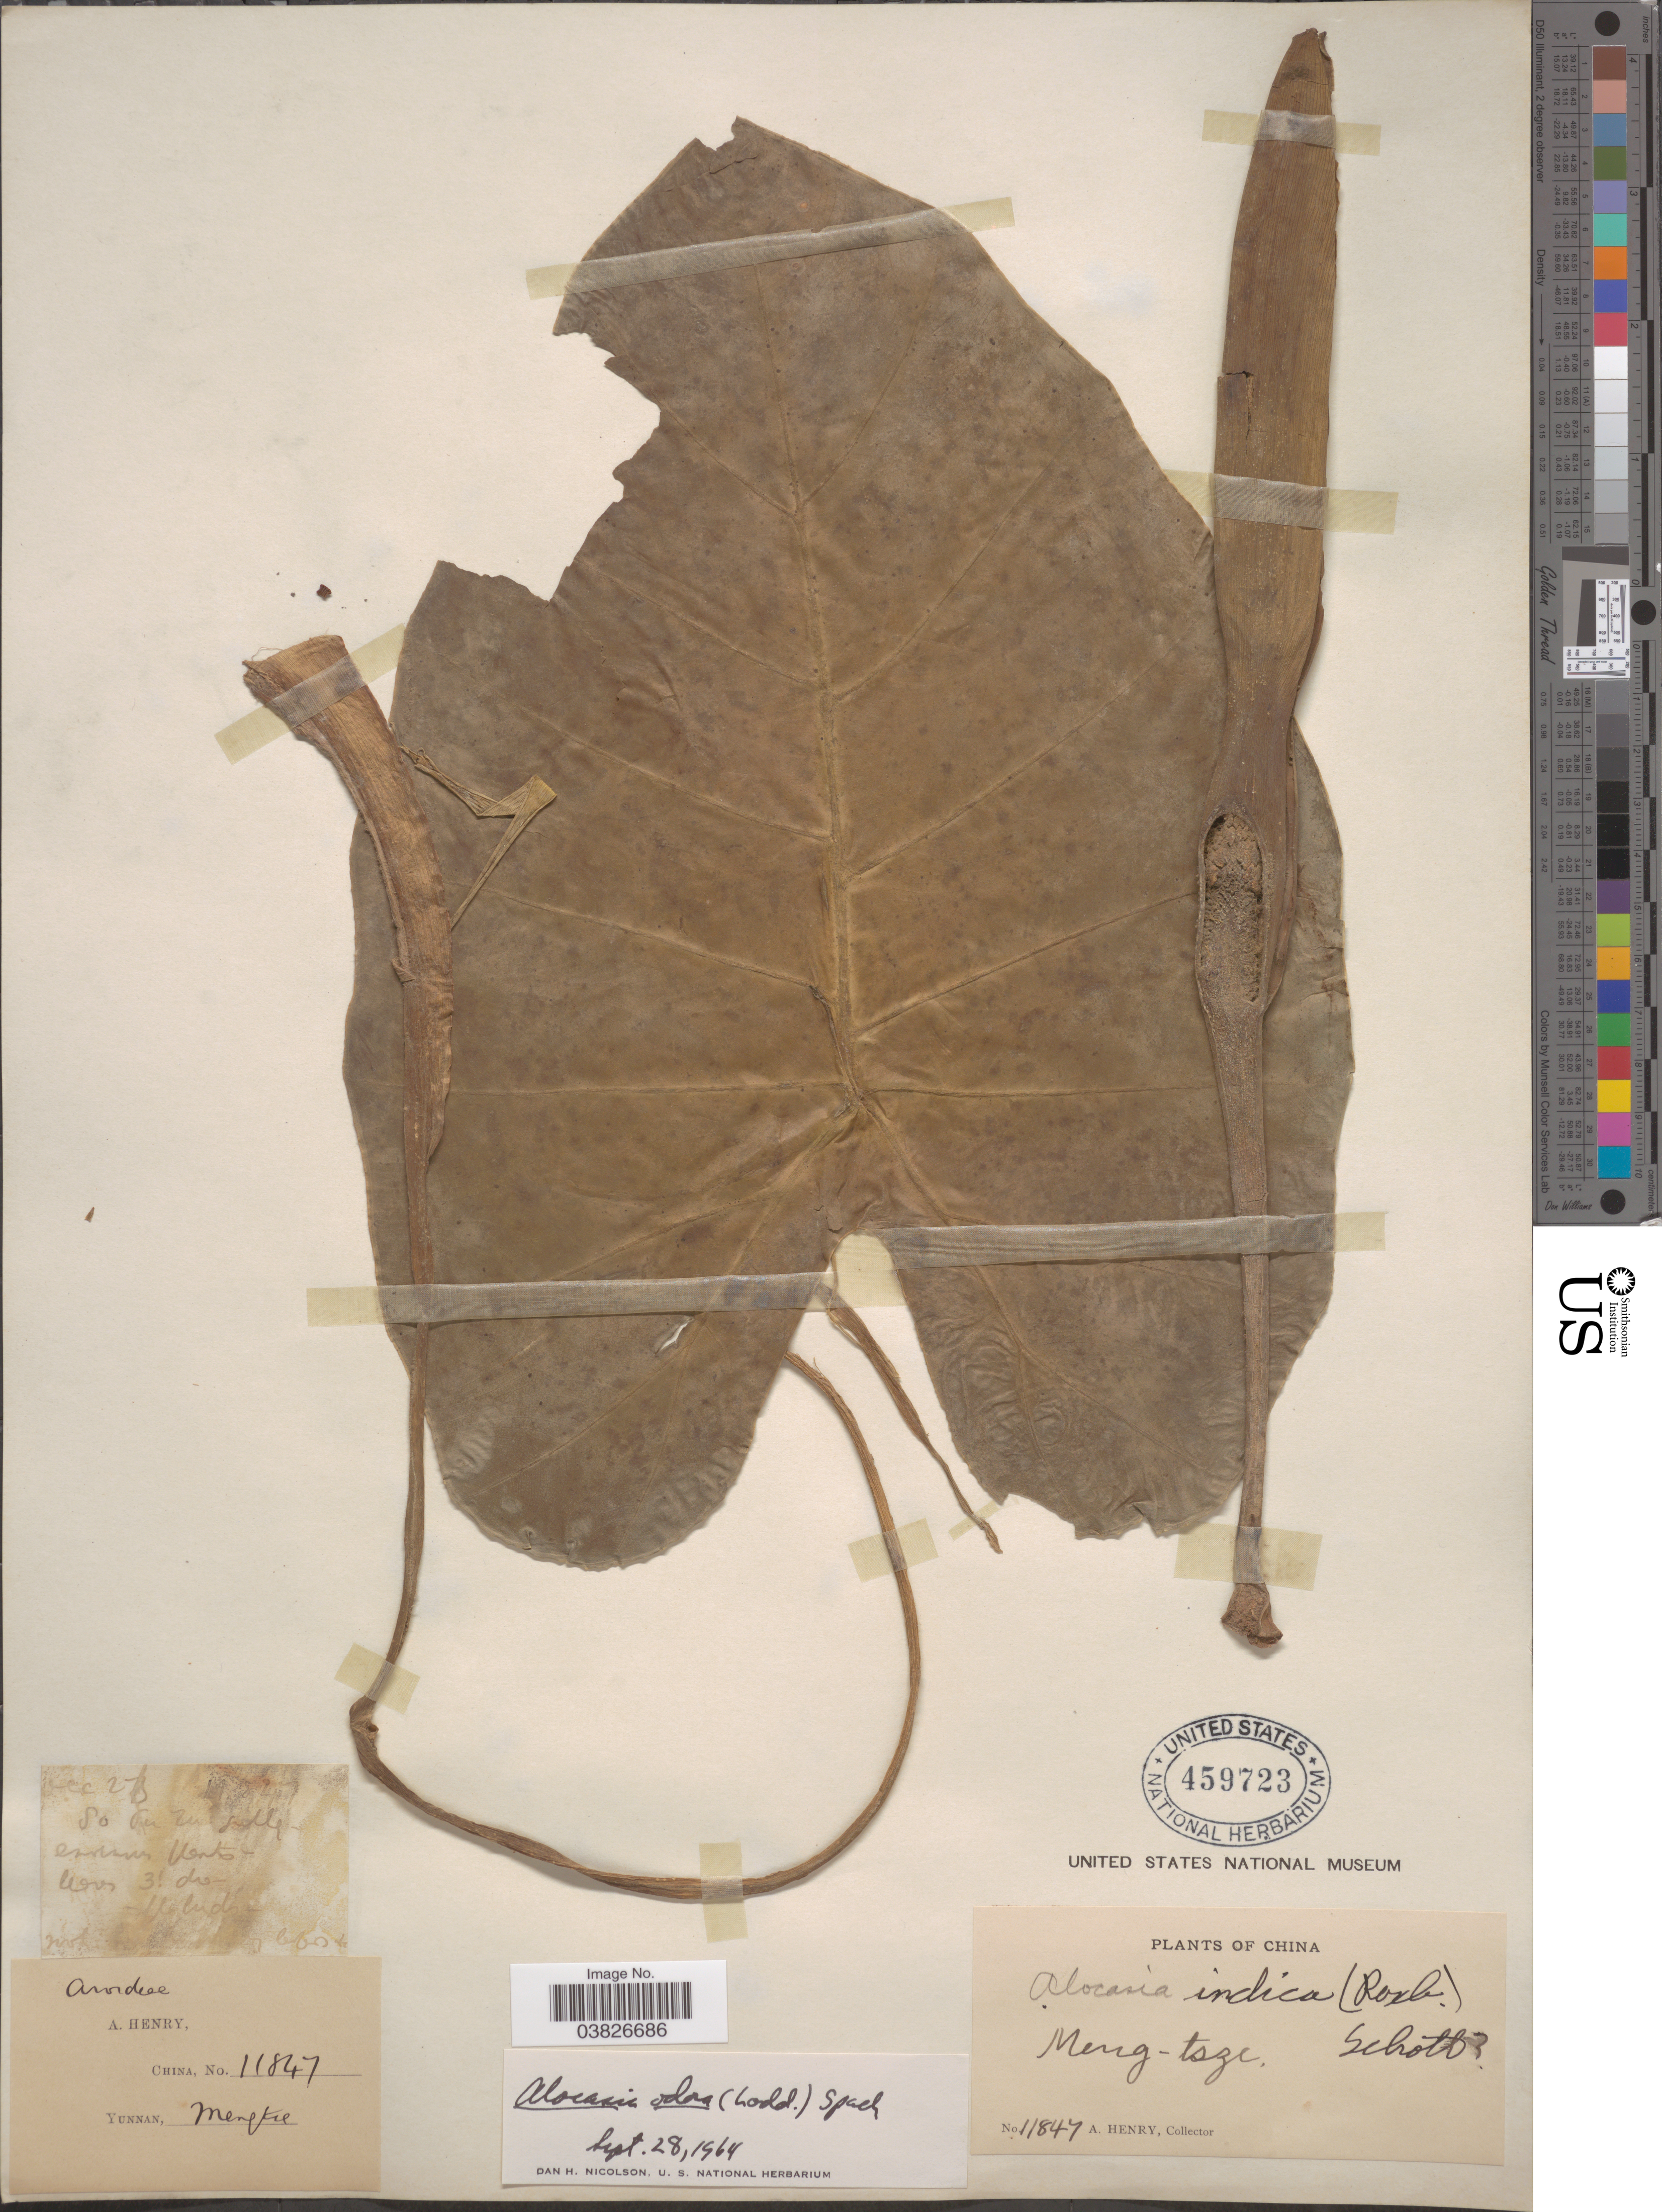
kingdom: Plantae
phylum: Tracheophyta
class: Liliopsida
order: Alismatales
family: Araceae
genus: Alocasia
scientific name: Alocasia odora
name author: (Roxb. ex Lodd. et al.) Spach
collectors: A. Henry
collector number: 11847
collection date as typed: Transcribed d/m/y: /12/21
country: China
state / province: Yunnan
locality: Meng-tsze.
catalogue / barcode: US 459723